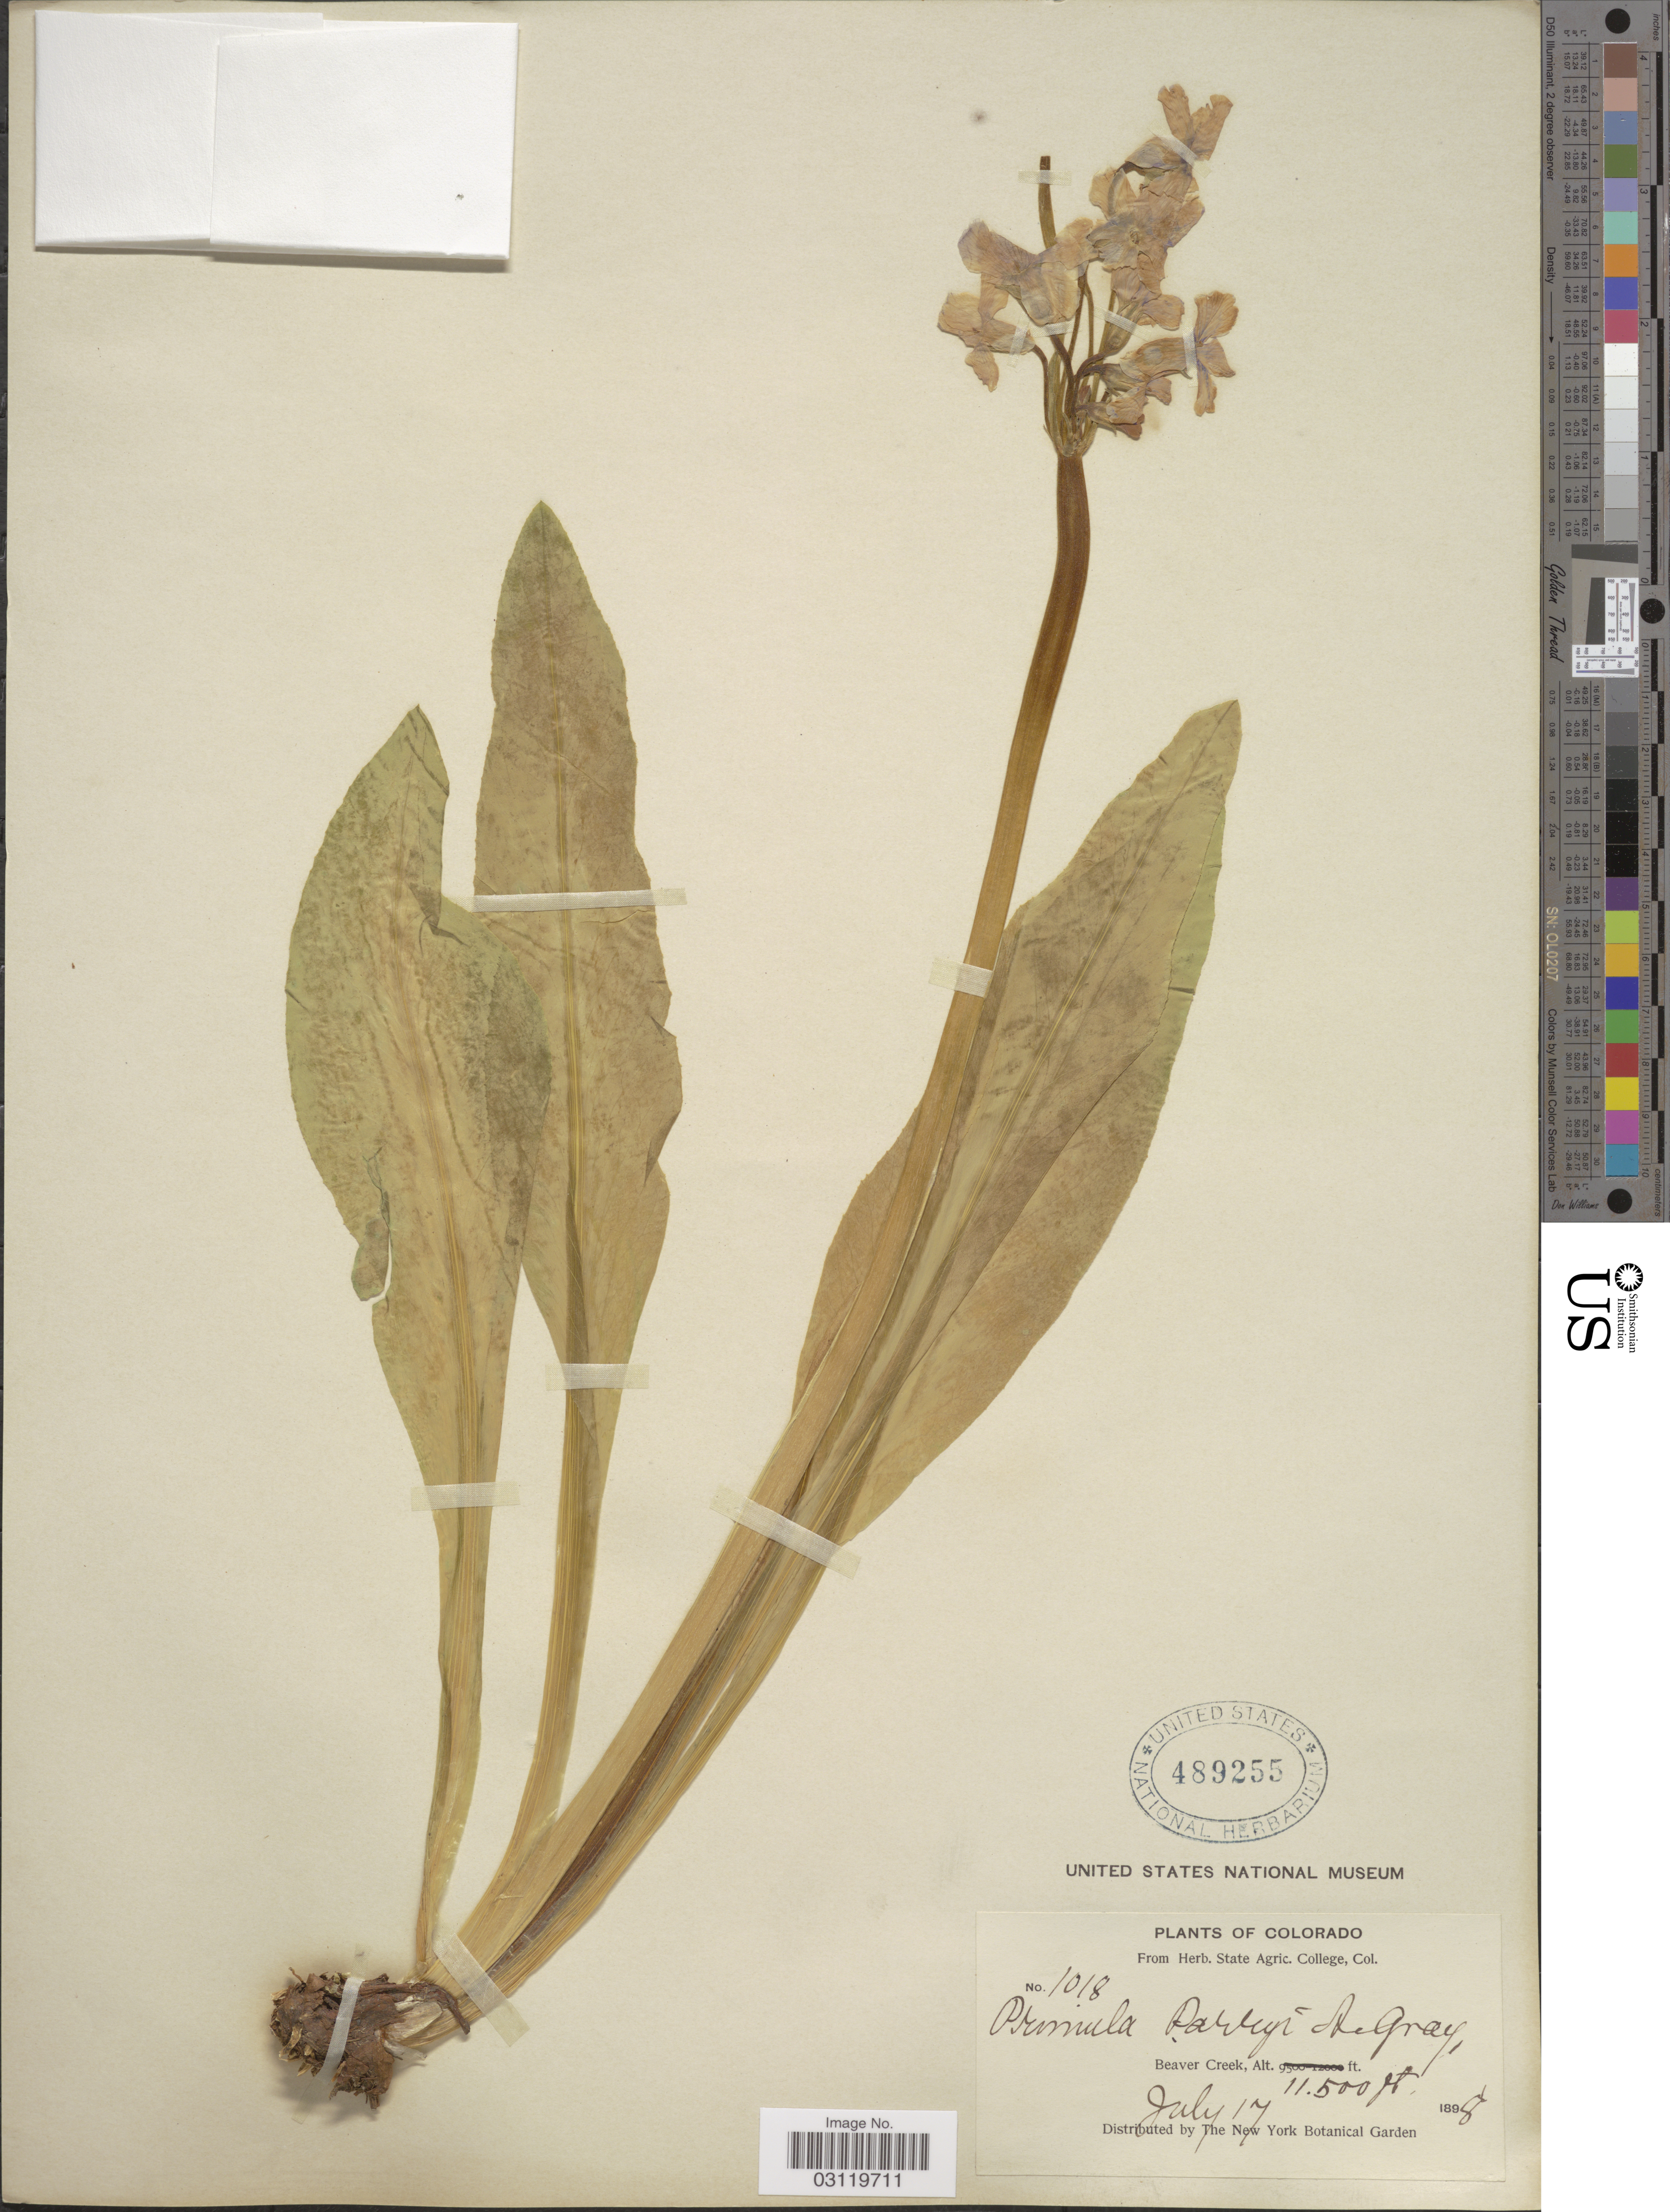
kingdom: Plantae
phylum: Tracheophyta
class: Magnoliopsida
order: Ericales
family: Primulaceae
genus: Primula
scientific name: Primula parryi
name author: A. Gray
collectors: ex herb. State Agric. College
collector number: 1018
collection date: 1898-07-17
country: United States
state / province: Colorado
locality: Beaver Creek.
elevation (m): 3505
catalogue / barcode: US 489255